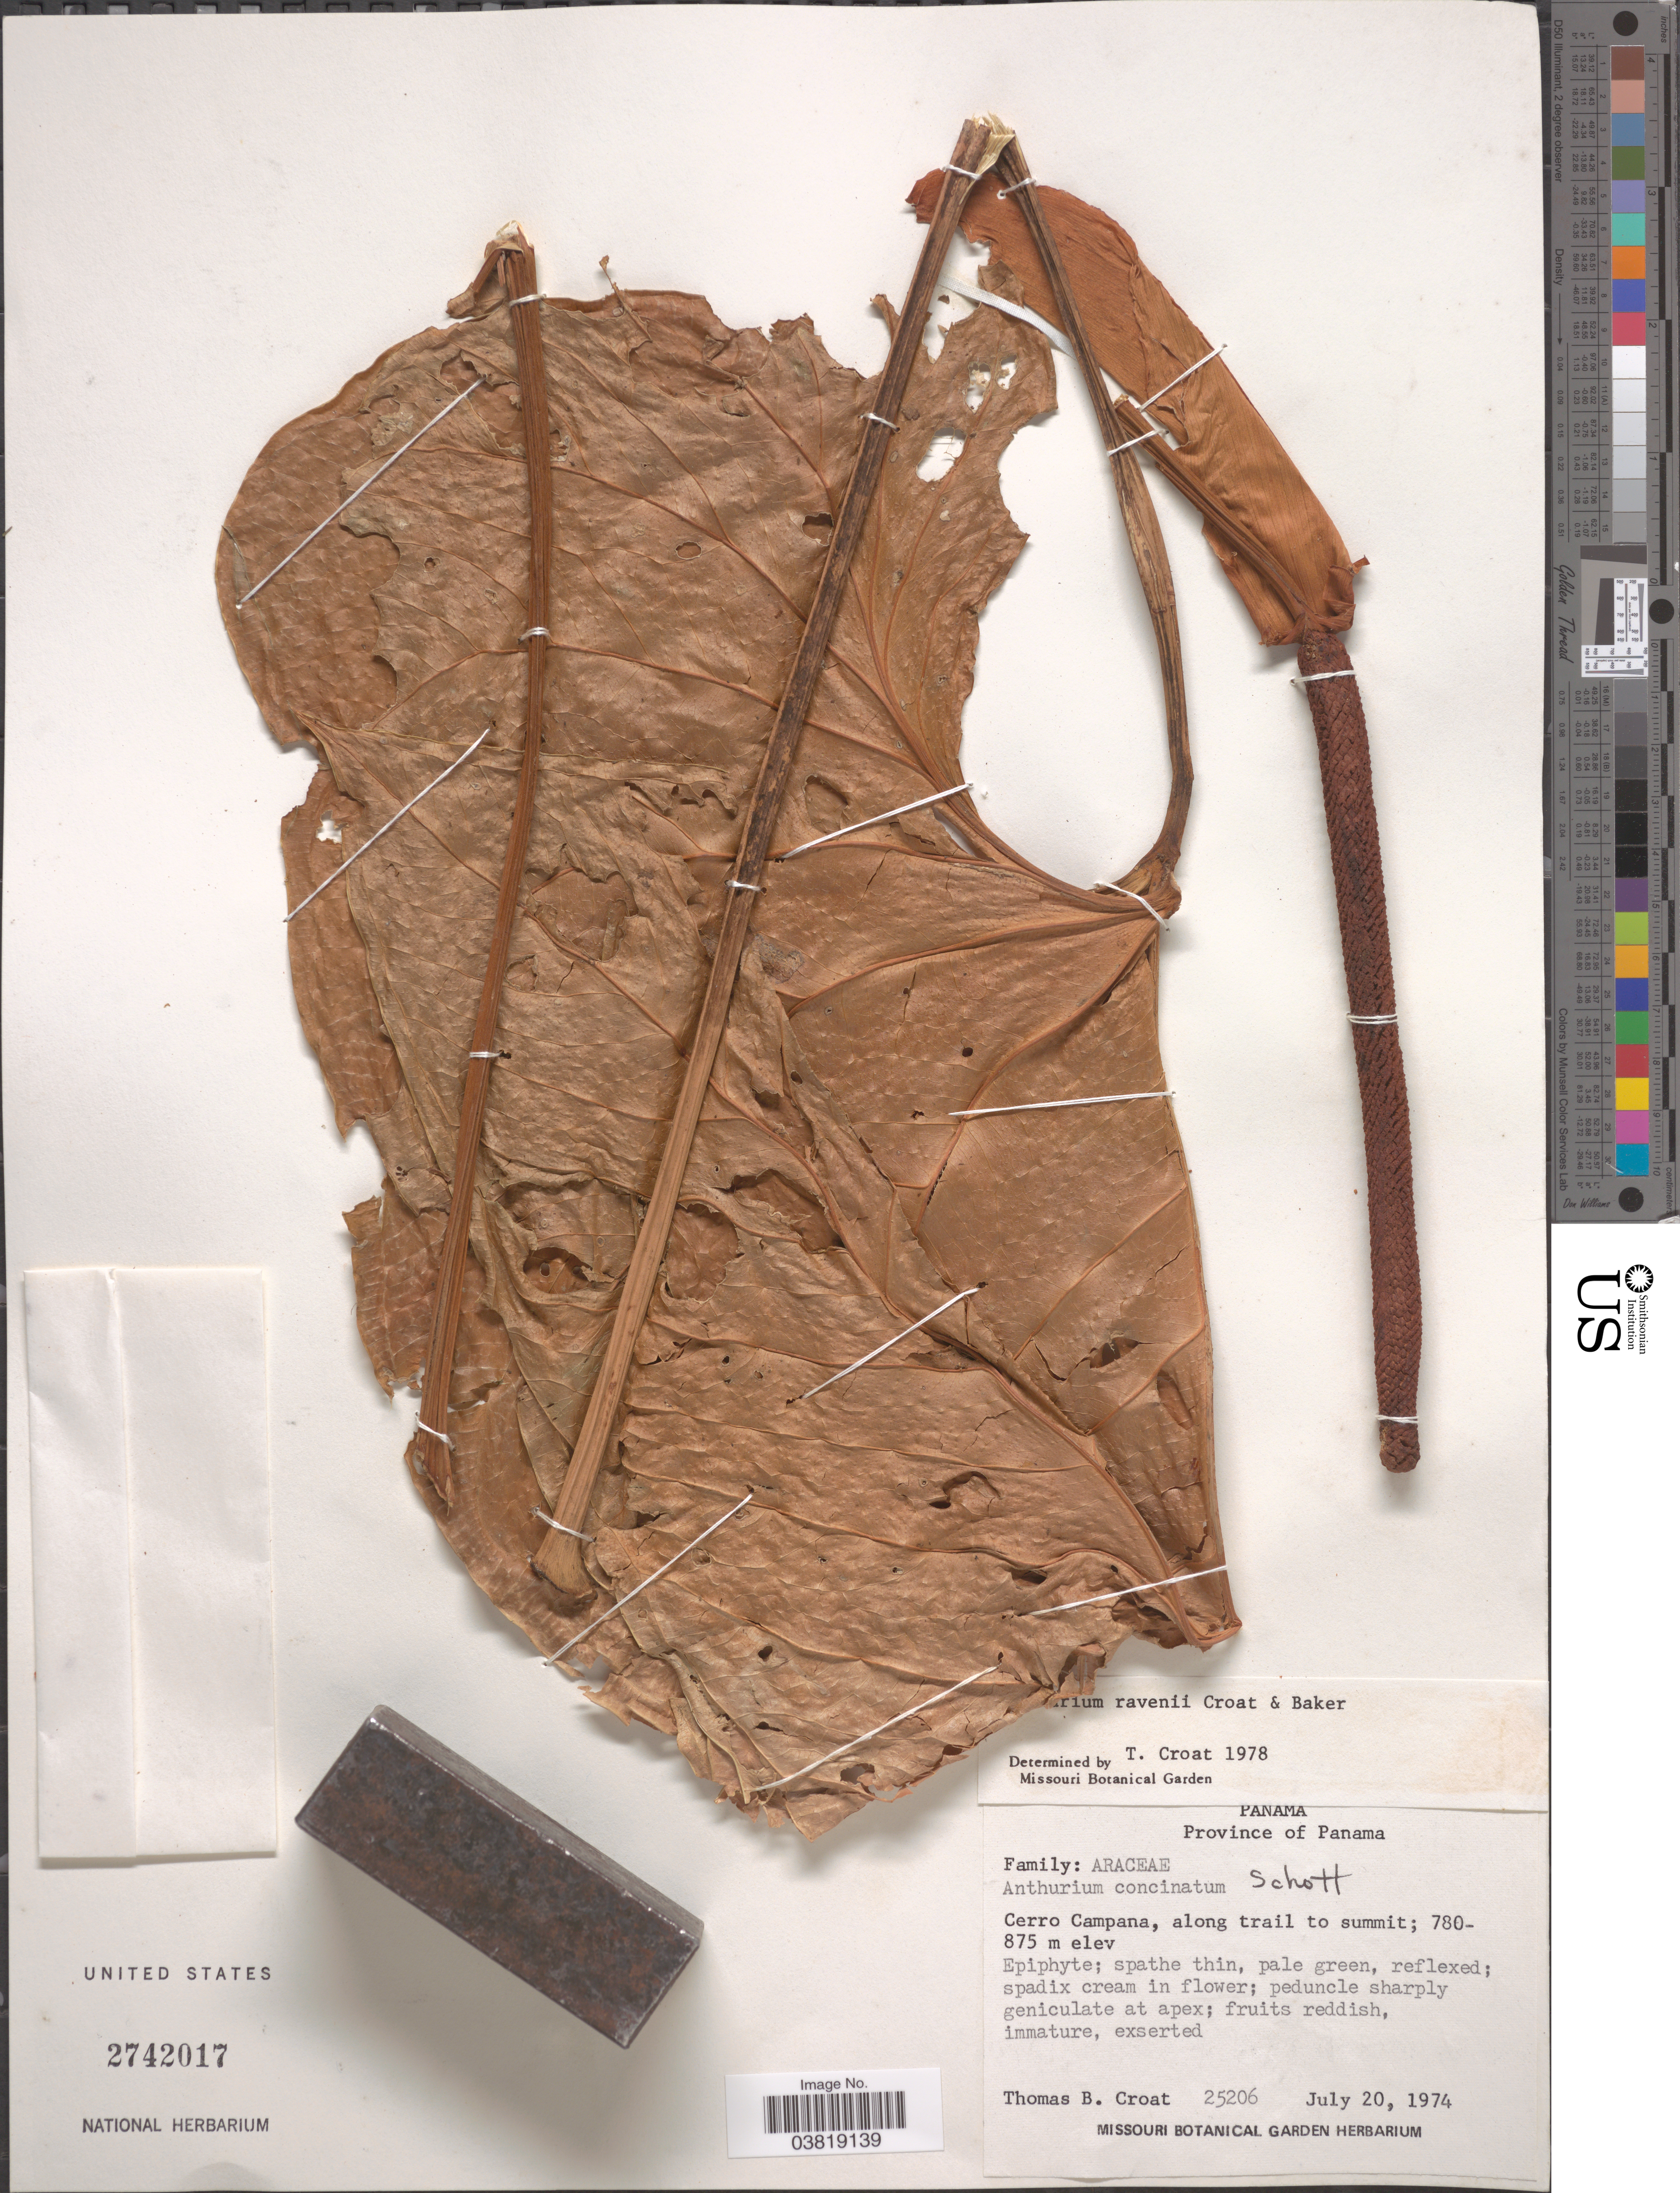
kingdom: Plantae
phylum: Tracheophyta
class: Liliopsida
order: Alismatales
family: Araceae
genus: Anthurium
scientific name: Anthurium ravenii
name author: Croat & R.A. Baker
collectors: T. B. Croat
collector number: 25206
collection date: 1974-07-20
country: Panama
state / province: Panamá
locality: Province of Panama. Cerro Campana, along trail to summit.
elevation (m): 780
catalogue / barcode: US 2742017